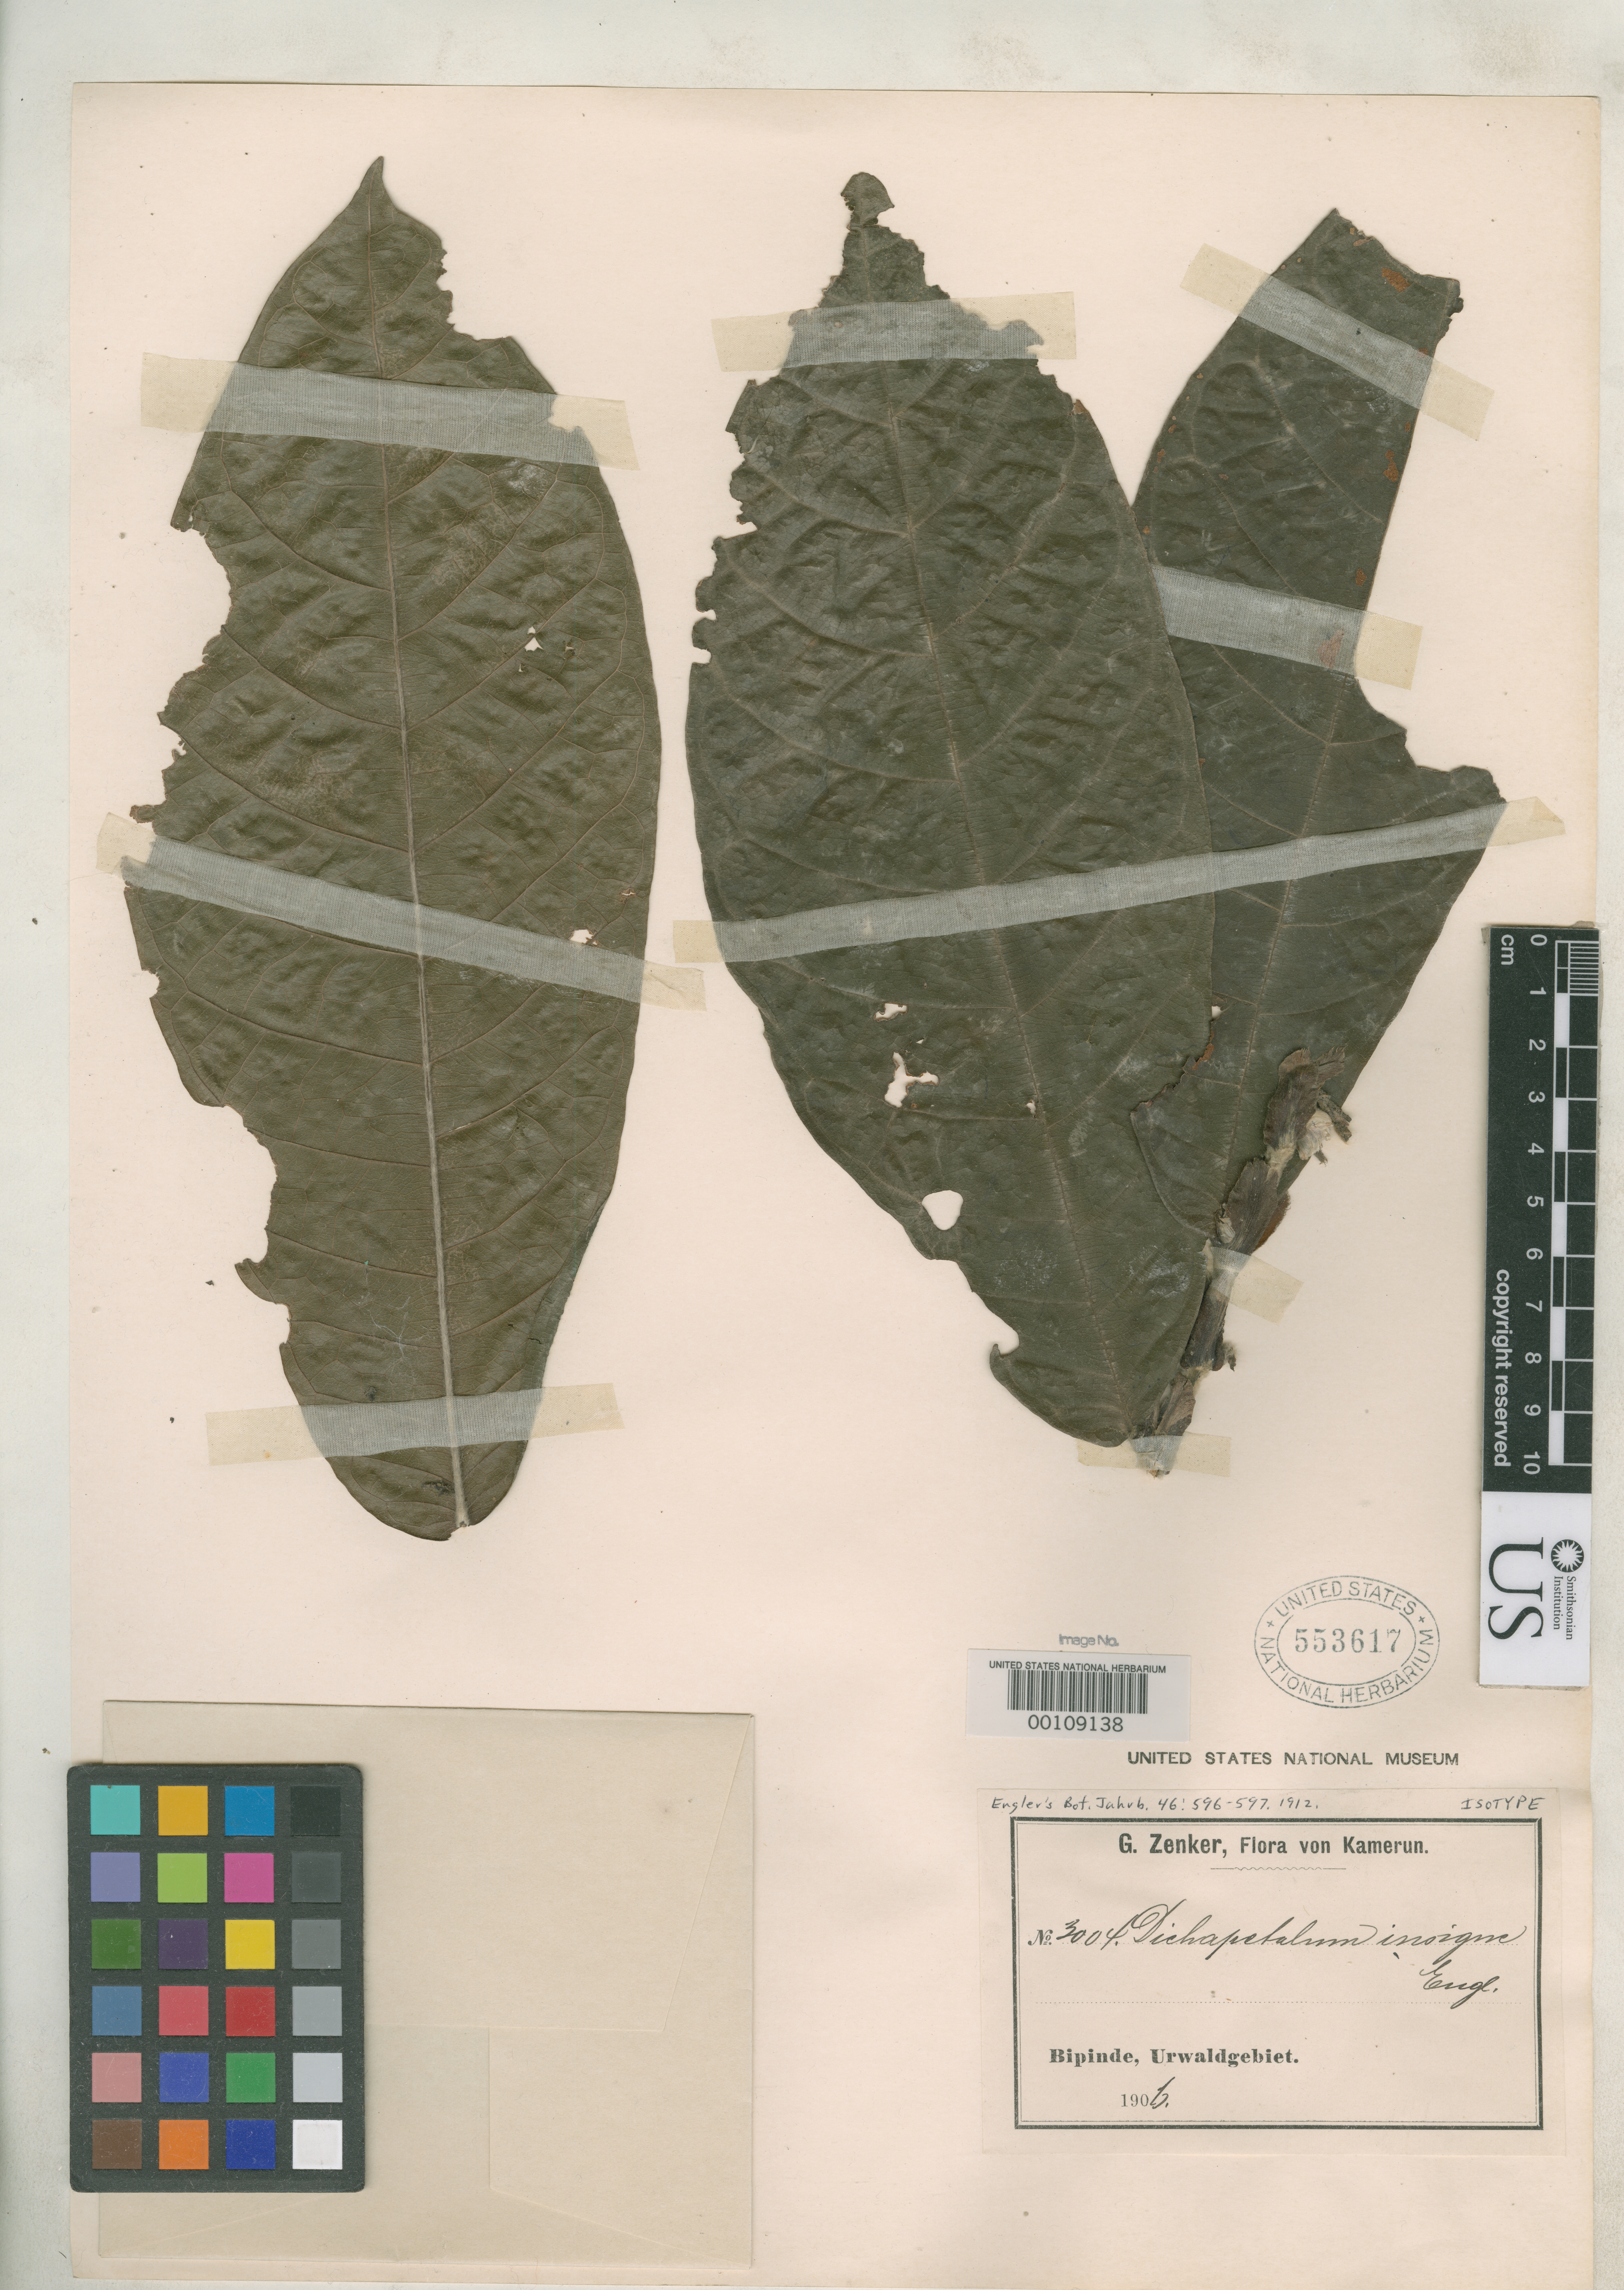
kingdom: Plantae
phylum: Tracheophyta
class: Magnoliopsida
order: Malpighiales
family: Dichapetalaceae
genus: Dichapetalum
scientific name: Dichapetalum insigne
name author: Engl.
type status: Isotype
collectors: G. A. Zenker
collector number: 3004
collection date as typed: Apr 1904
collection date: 1904-04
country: Cameroon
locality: Bipindi.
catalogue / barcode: US 553617